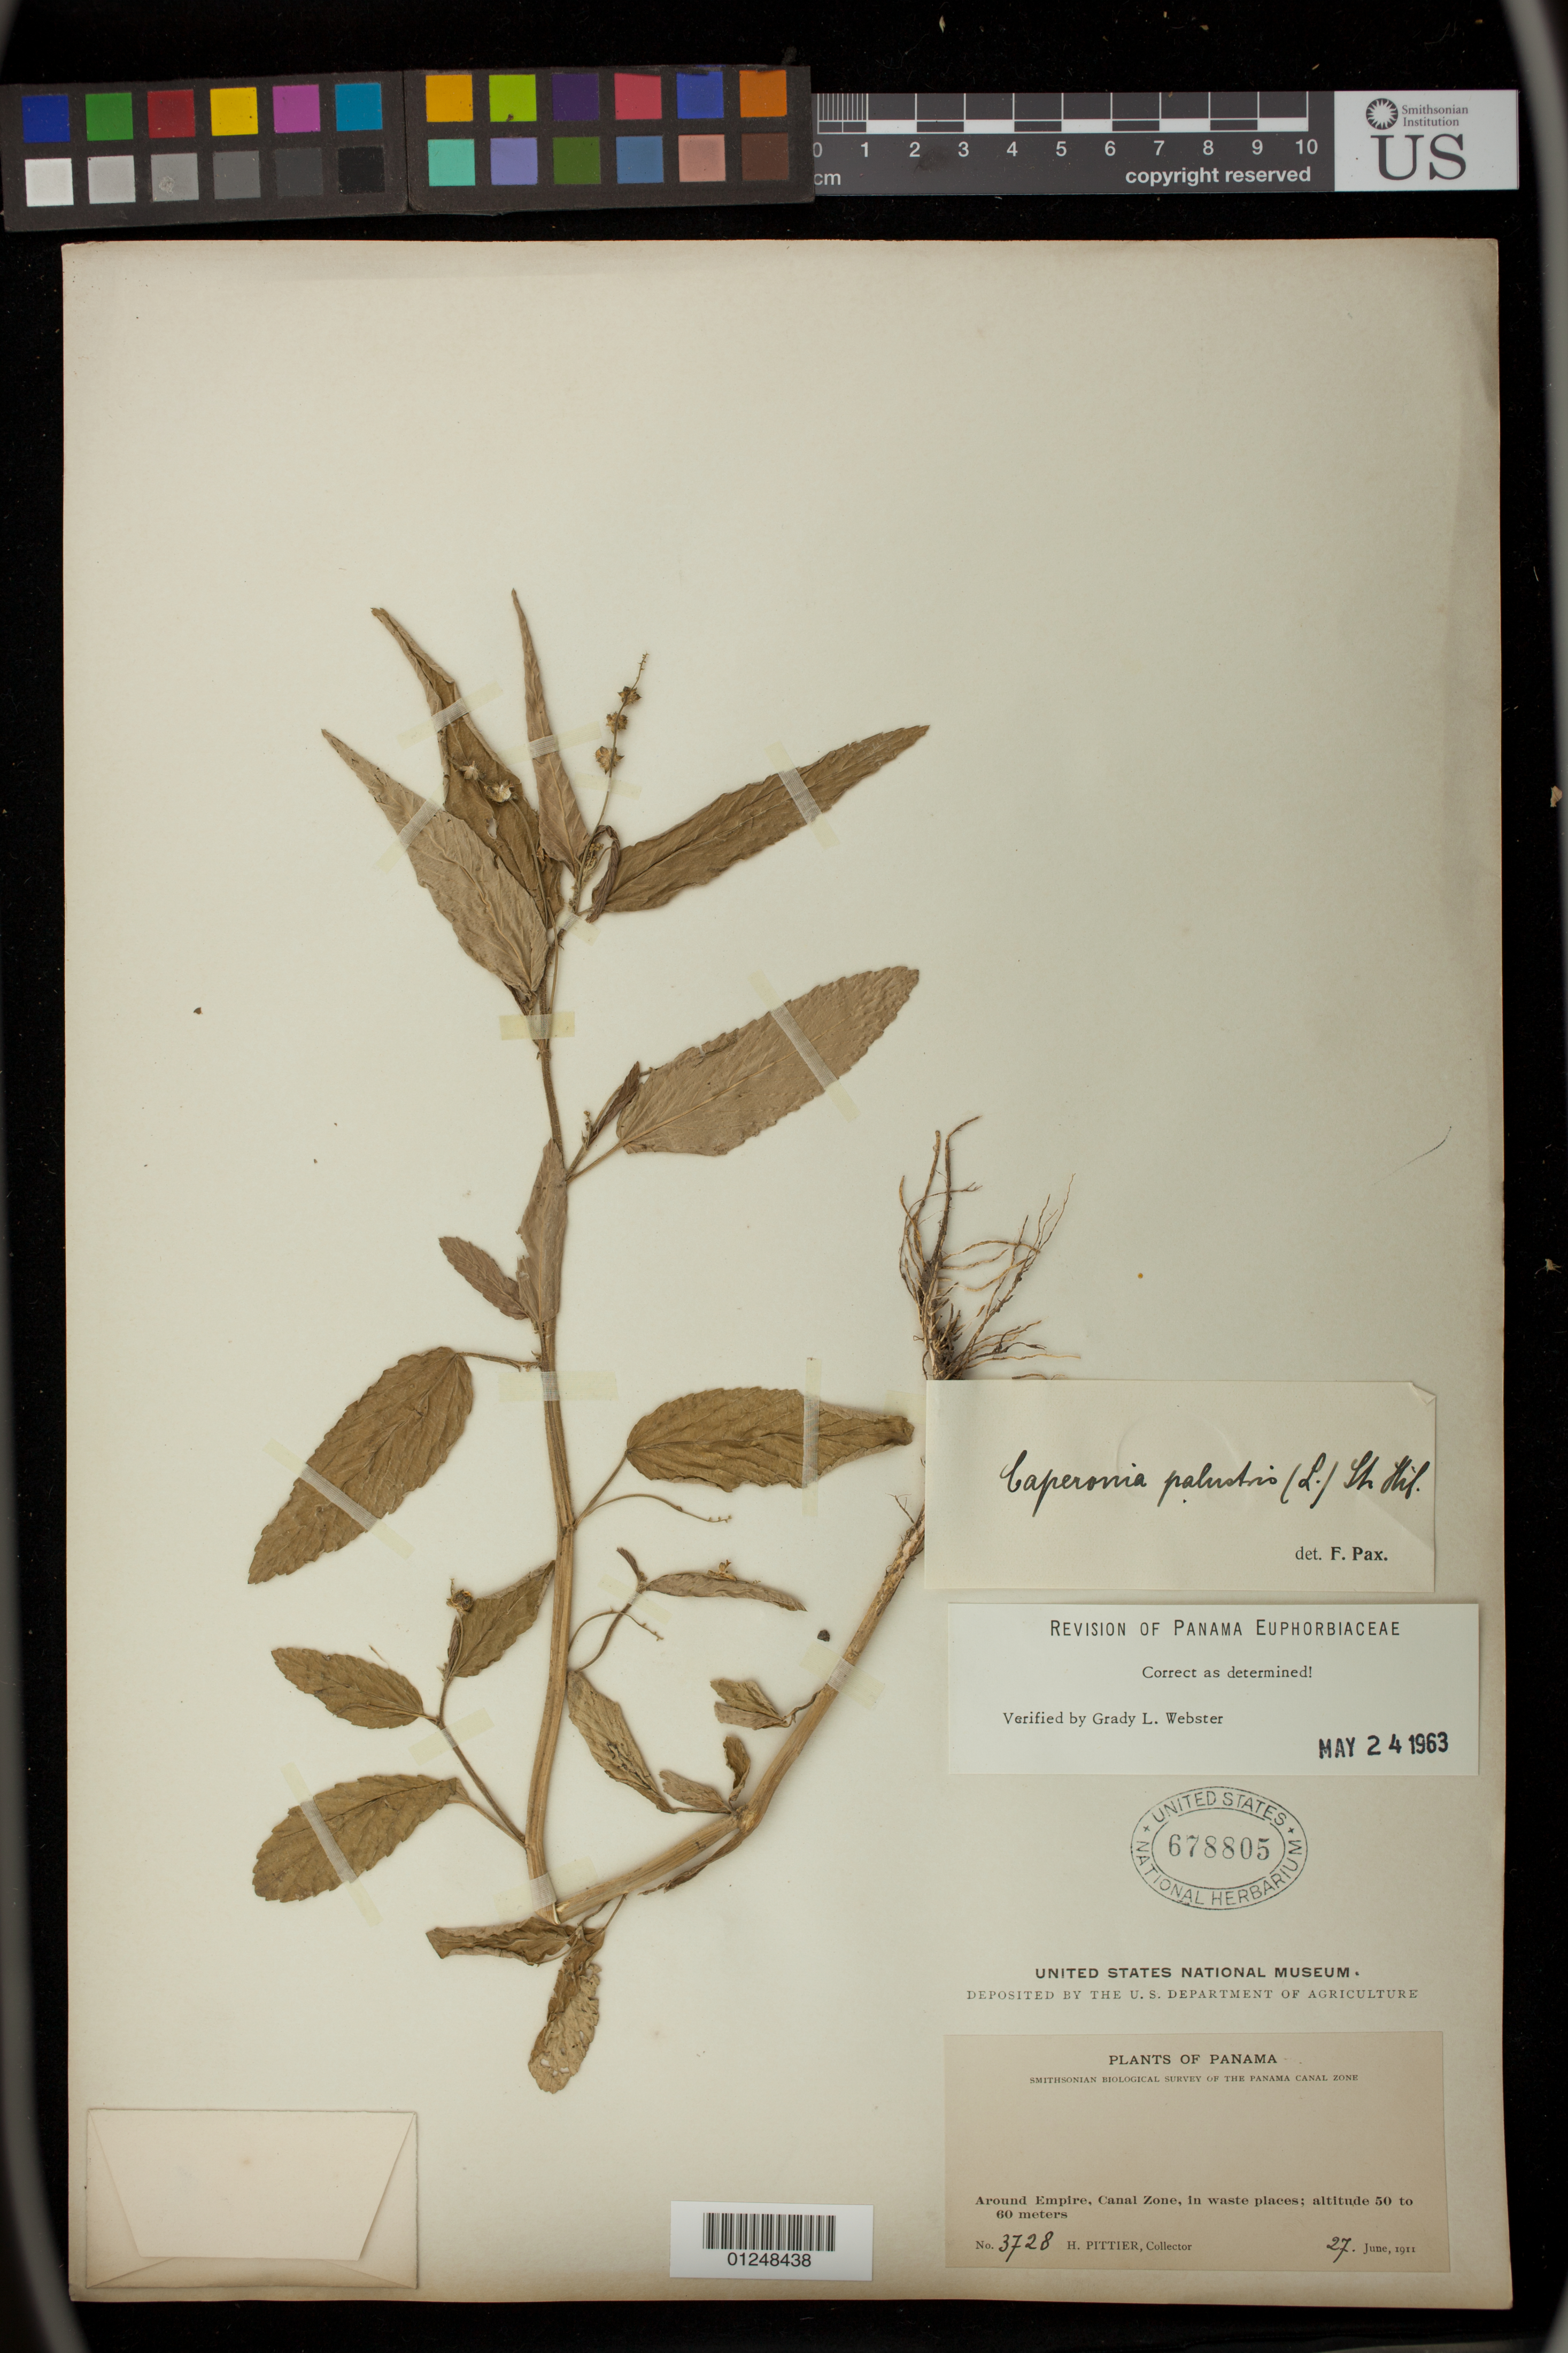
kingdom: Plantae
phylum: Tracheophyta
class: Magnoliopsida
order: Malpighiales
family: Euphorbiaceae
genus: Caperonia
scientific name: Caperonia palustris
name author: (L.) A. St.-Hil.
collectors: H. F. Pittier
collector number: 3728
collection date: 1911-06-27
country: Panama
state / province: Panamá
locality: Around Empire, Canal Zone, in waste places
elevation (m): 50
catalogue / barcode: US 678805